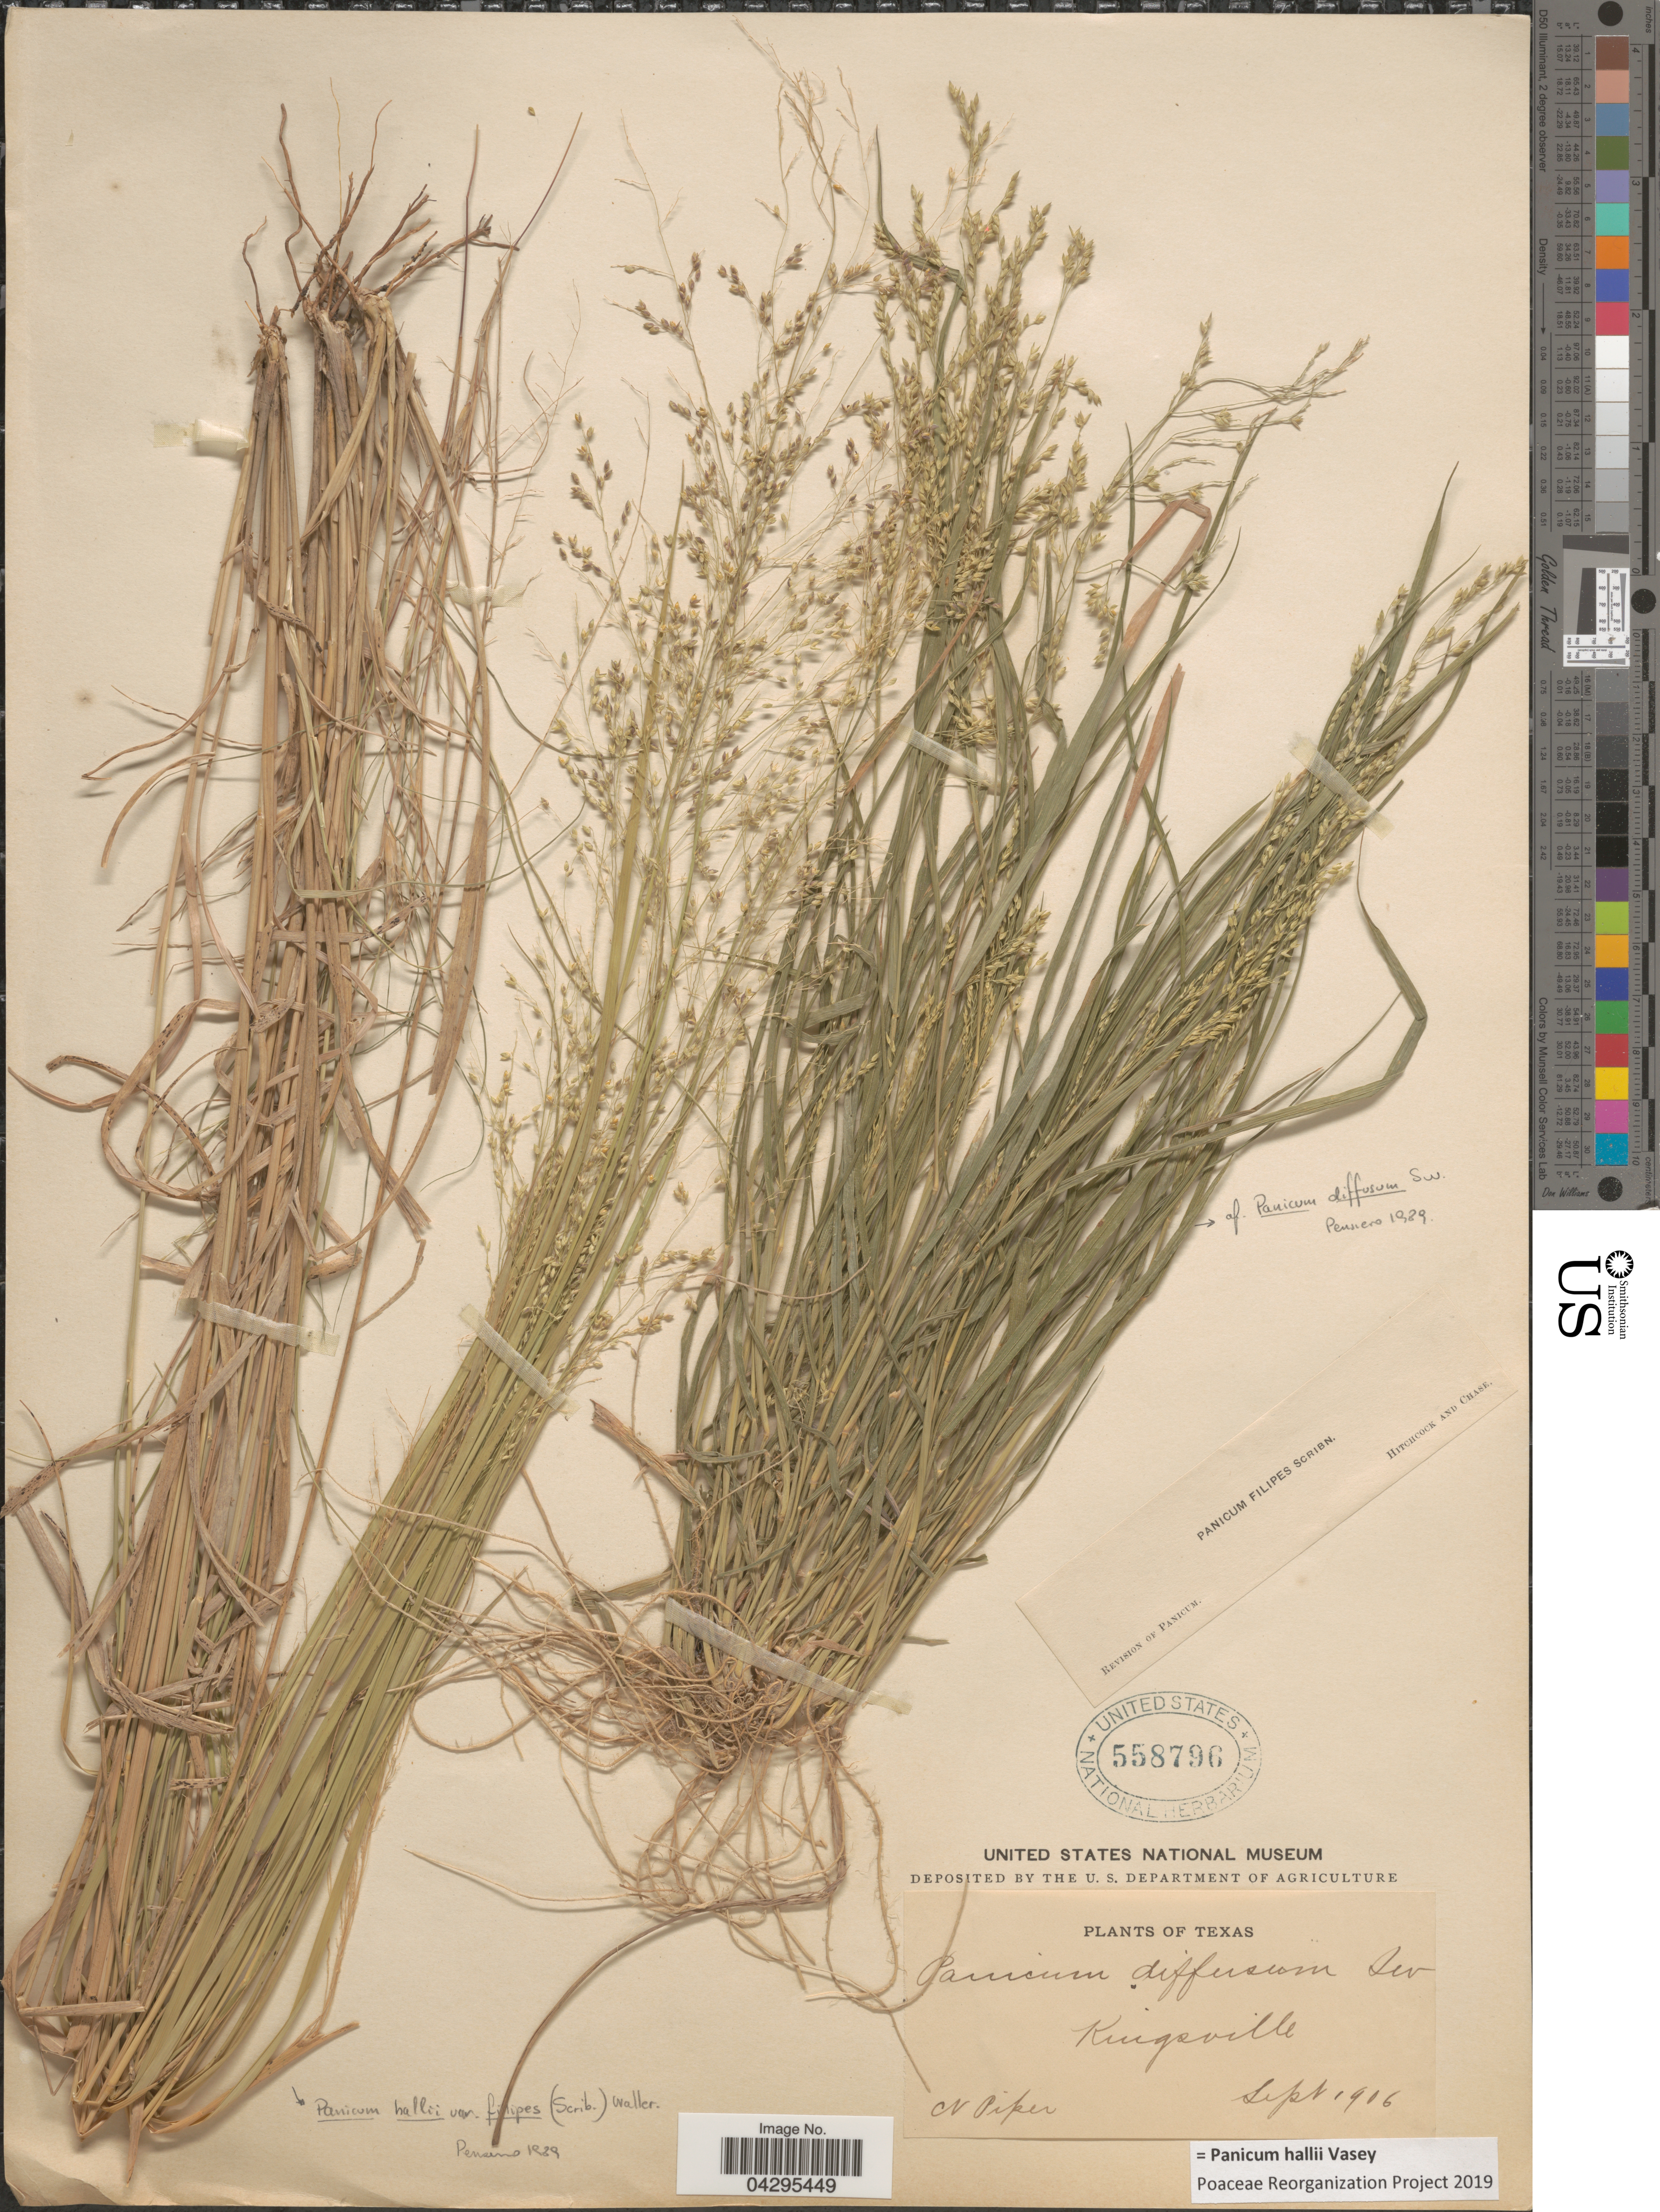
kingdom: Plantae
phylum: Tracheophyta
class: Liliopsida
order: Poales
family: Poaceae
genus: Panicum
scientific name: Panicum hallii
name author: Vasey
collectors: C. V. Piper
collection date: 1906-09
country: United States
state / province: Texas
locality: Kingsville.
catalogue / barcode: US 558796